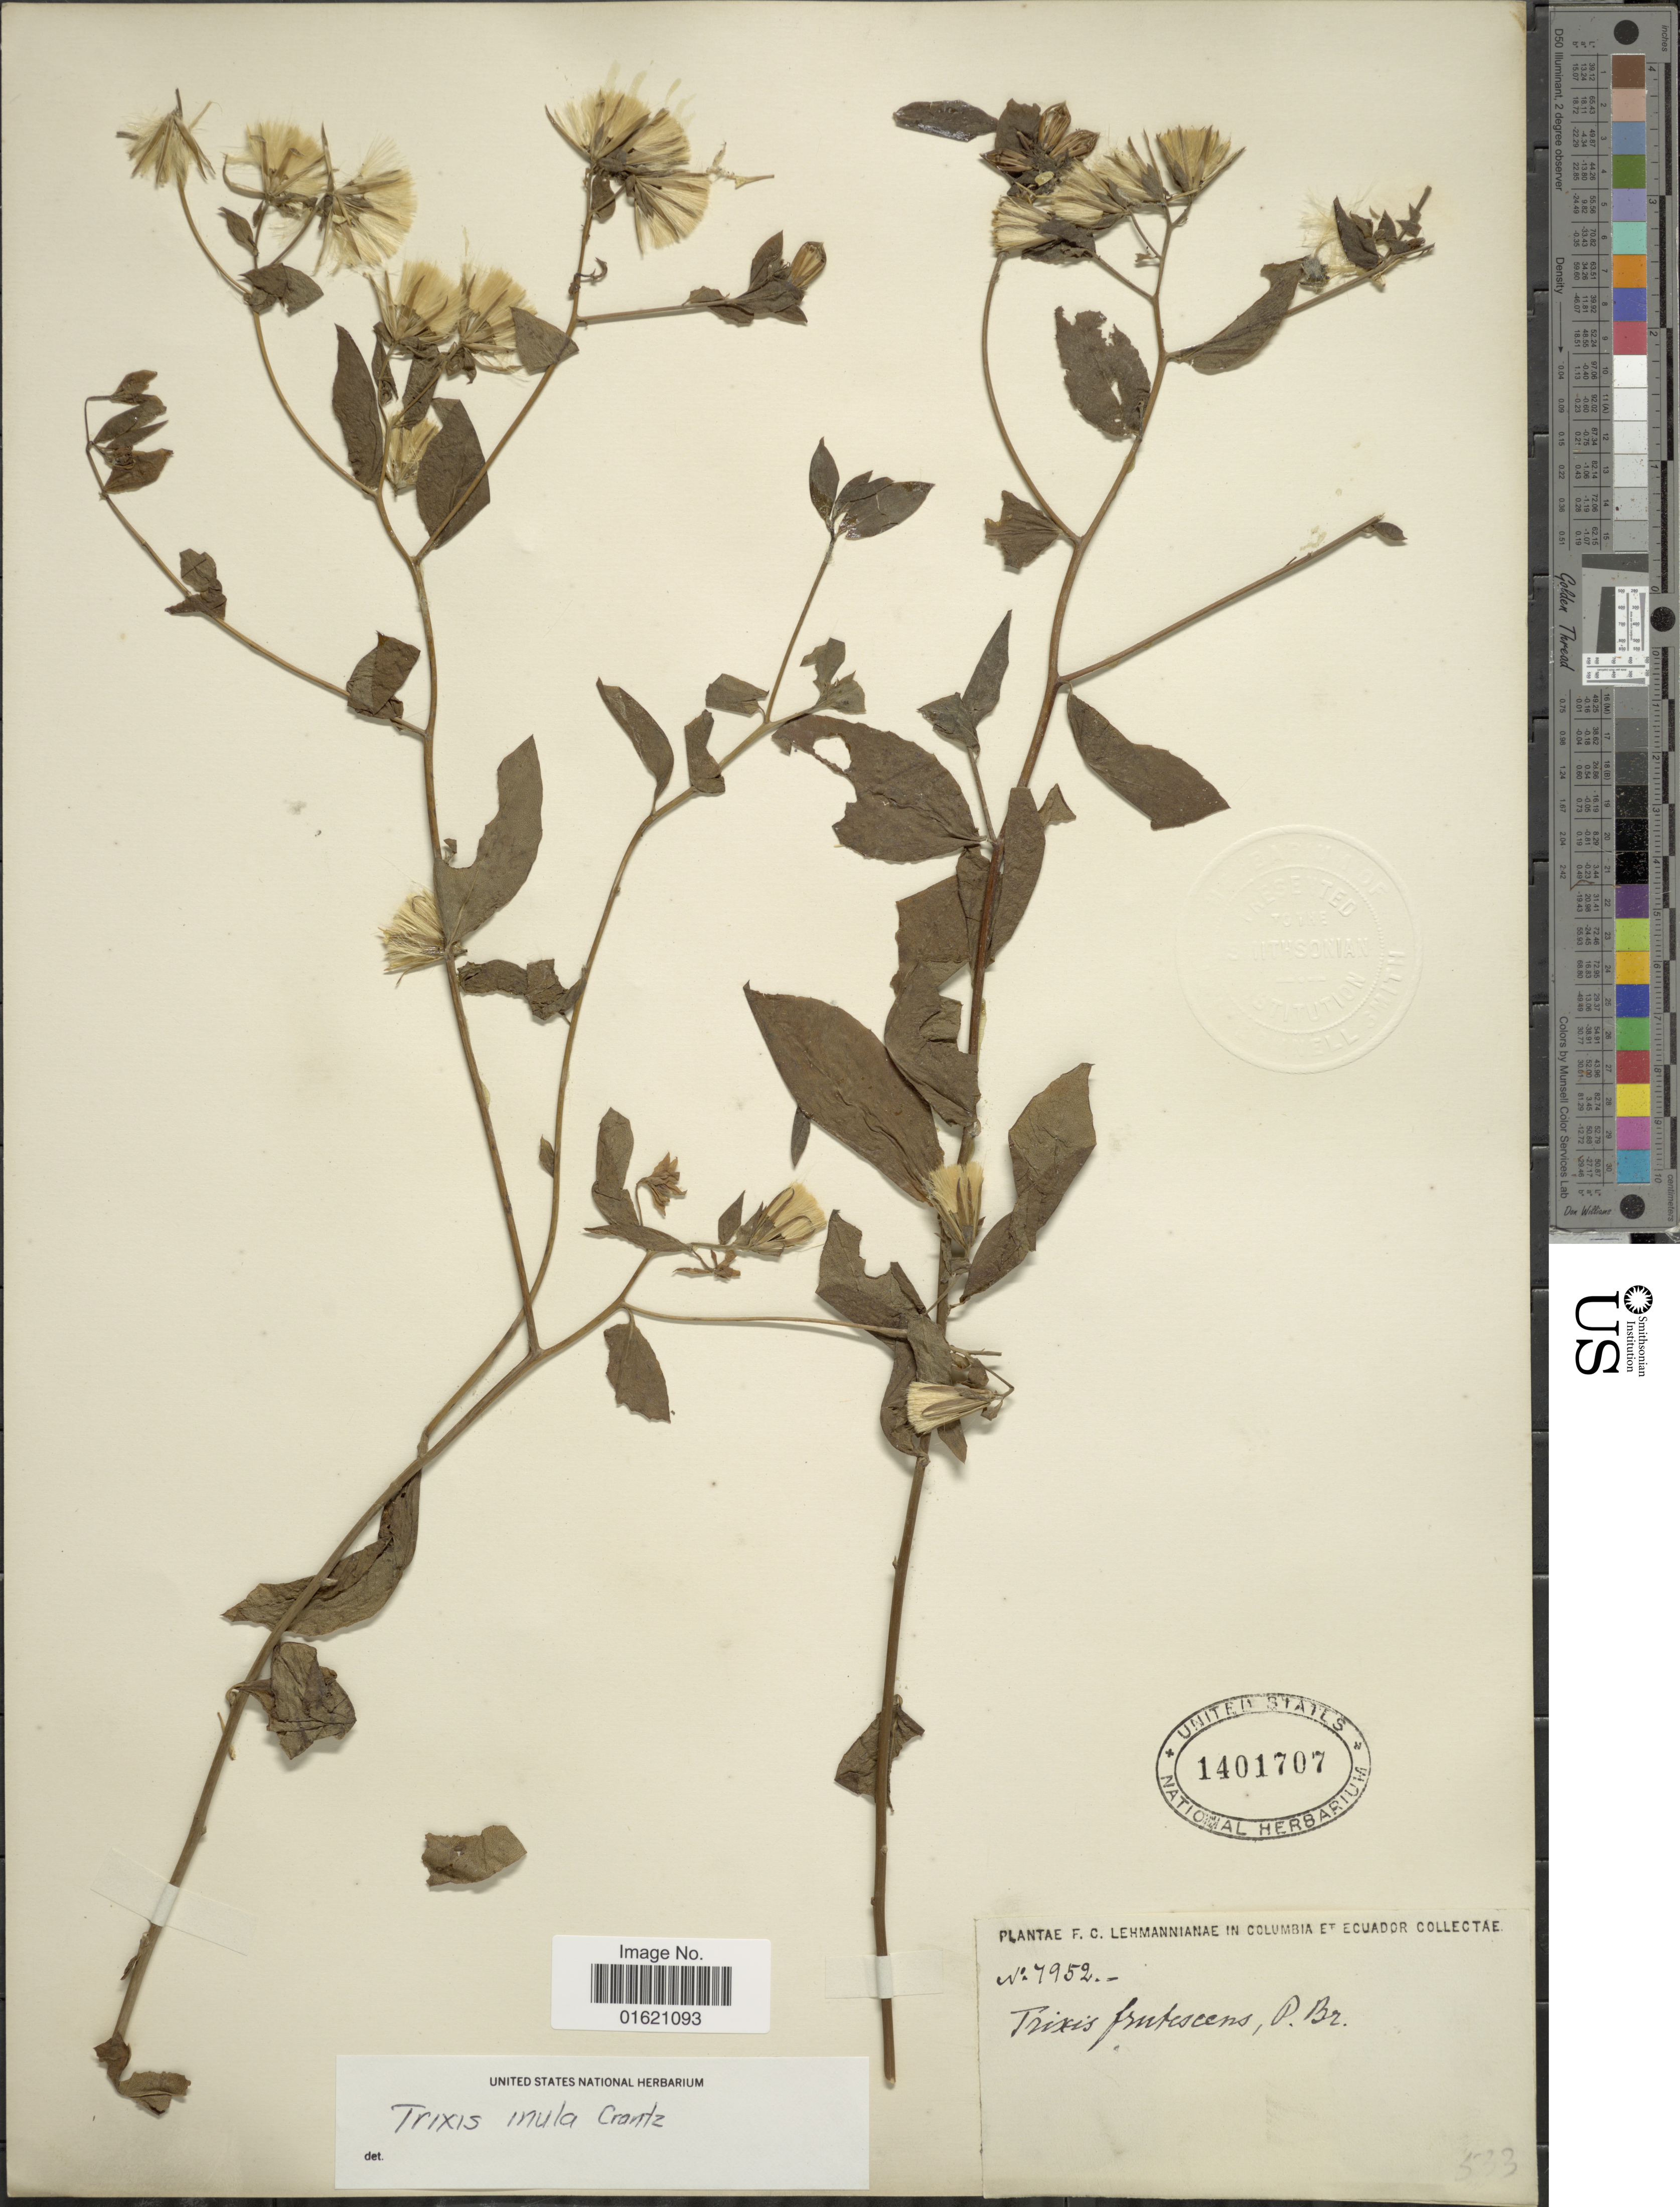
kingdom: Plantae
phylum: Tracheophyta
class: Magnoliopsida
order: Asterales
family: Asteraceae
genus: Trixis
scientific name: Trixis inula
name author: Crantz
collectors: F. C. Lehmann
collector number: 7952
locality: Columbia et Ecuador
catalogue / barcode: US 1401707